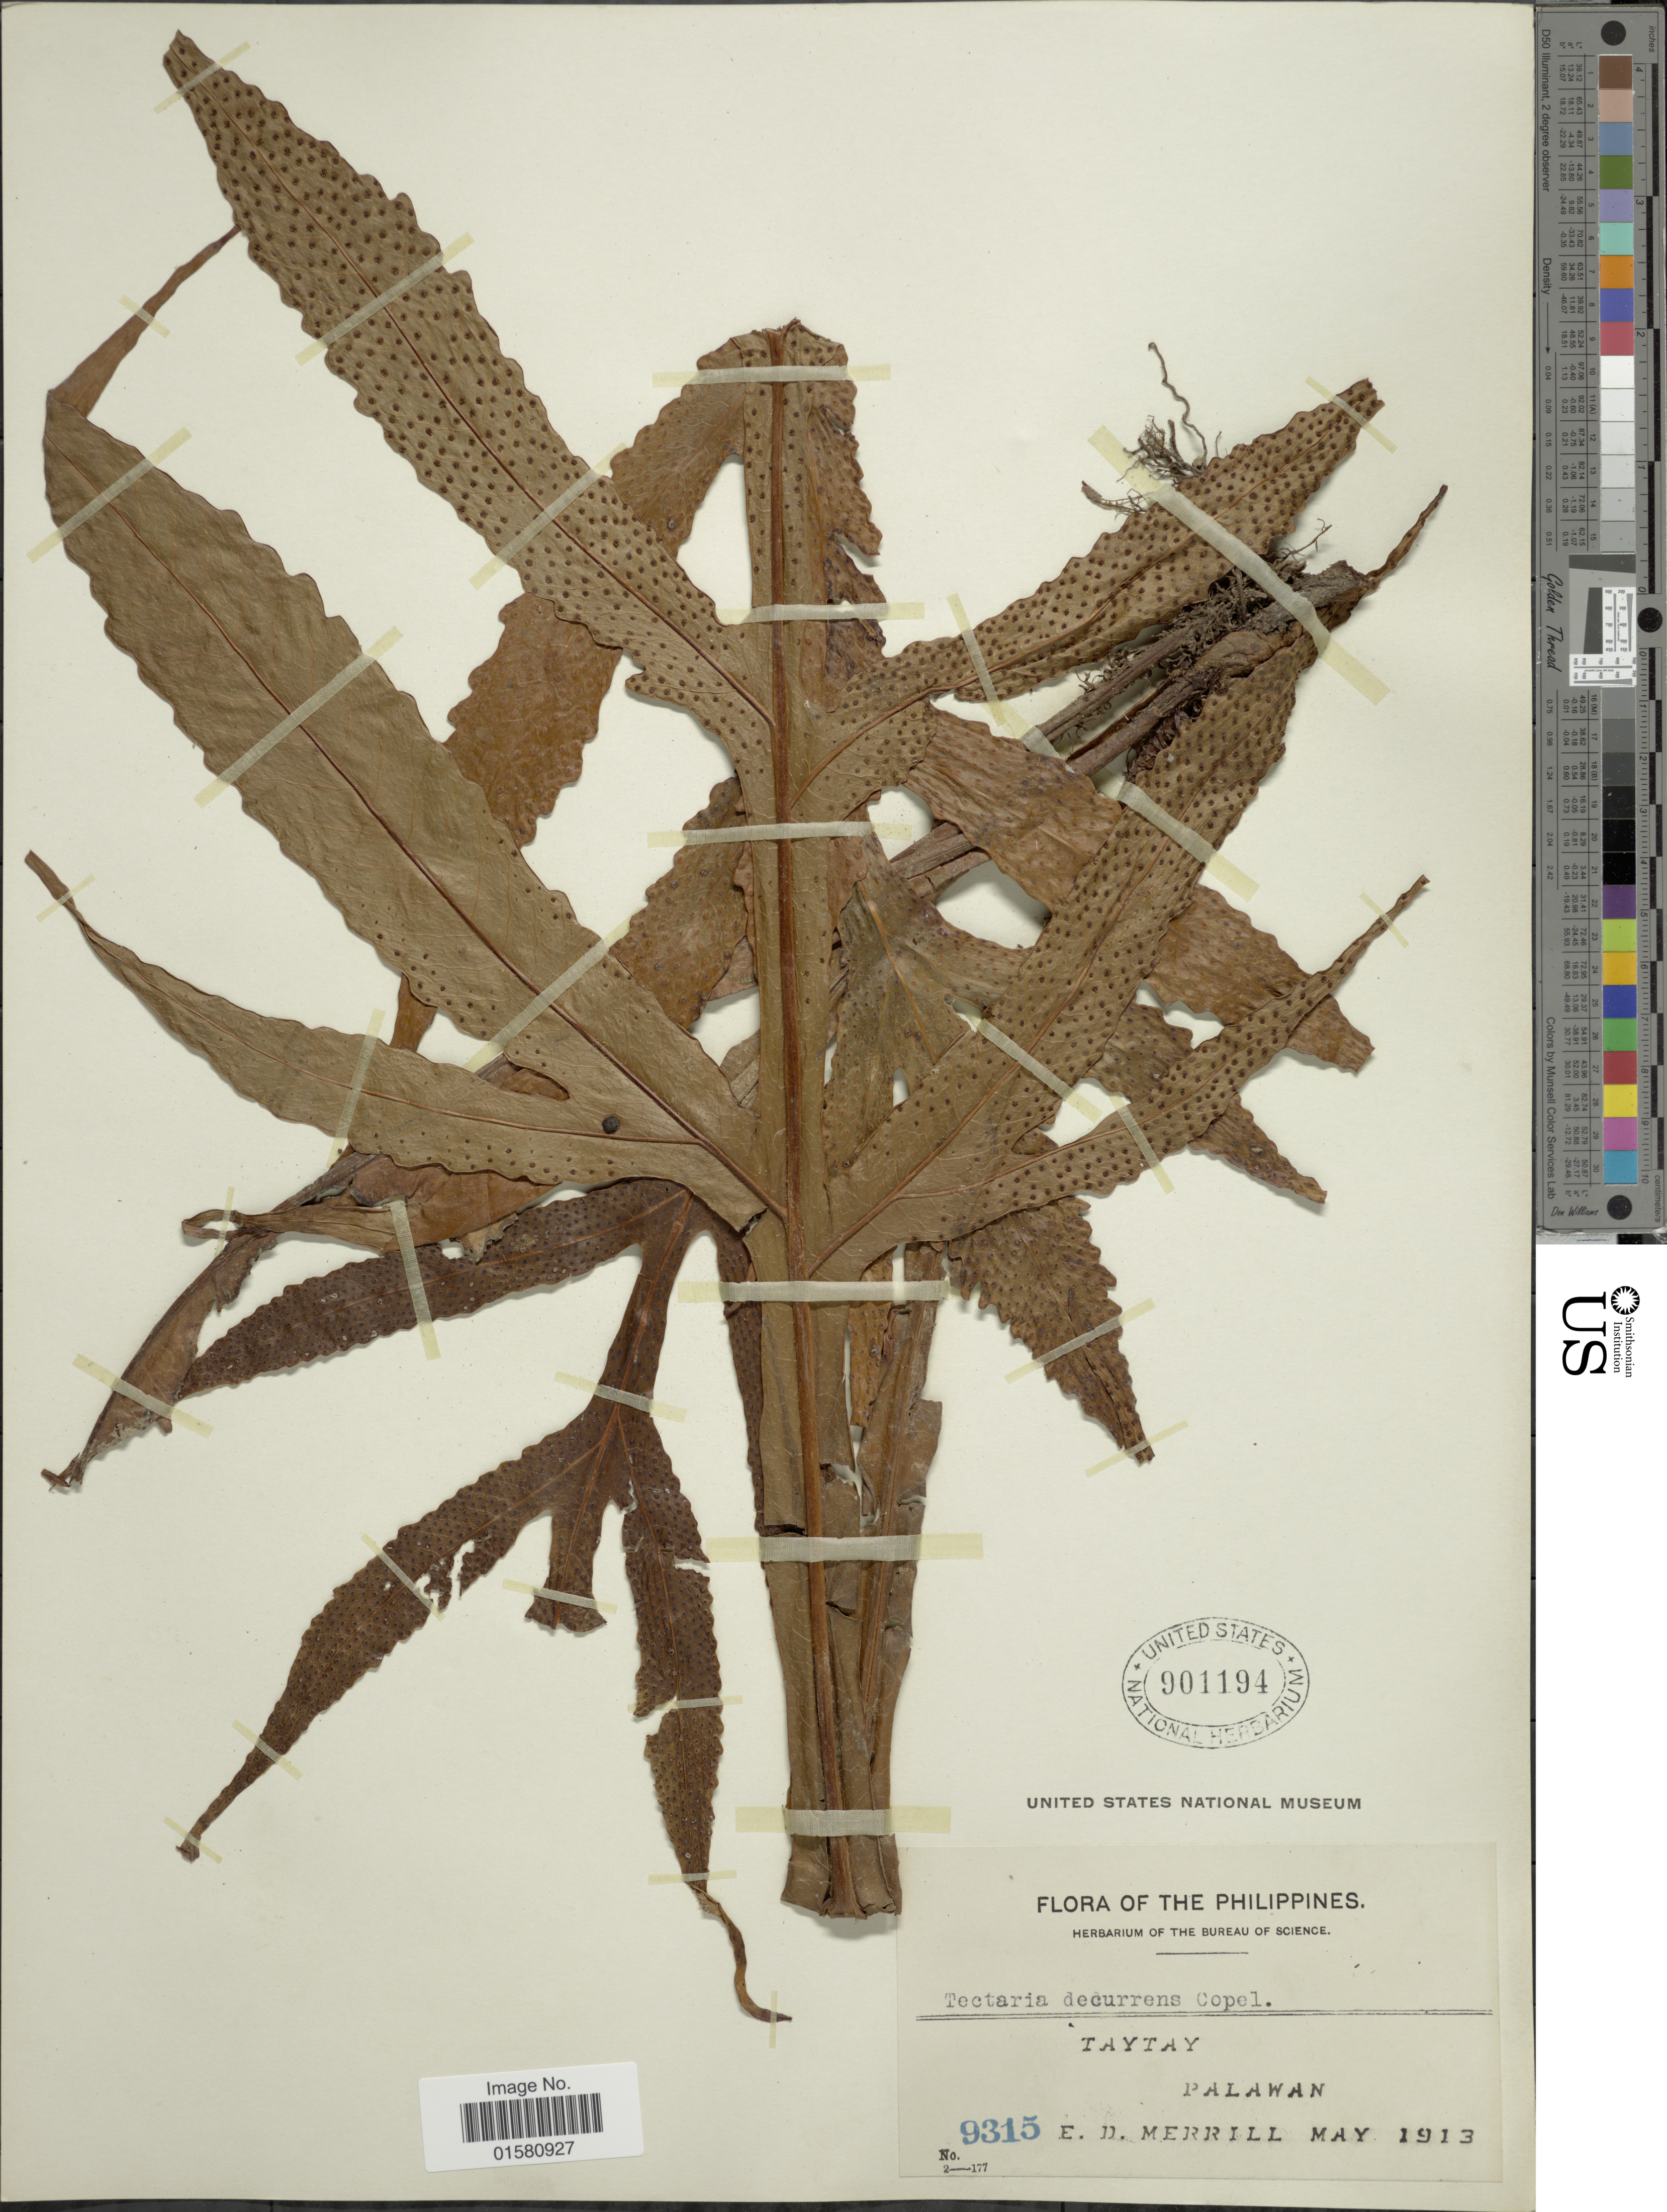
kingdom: Plantae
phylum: Tracheophyta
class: Polypodiopsida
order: Polypodiales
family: Tectariaceae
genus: Tectaria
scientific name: Tectaria decurrens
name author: (Presel.) Copel. in Elmer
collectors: E. D. Merrill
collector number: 9315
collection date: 1913-05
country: Philippines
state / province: Mimaropa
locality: Taytay, Palawan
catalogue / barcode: US 901194